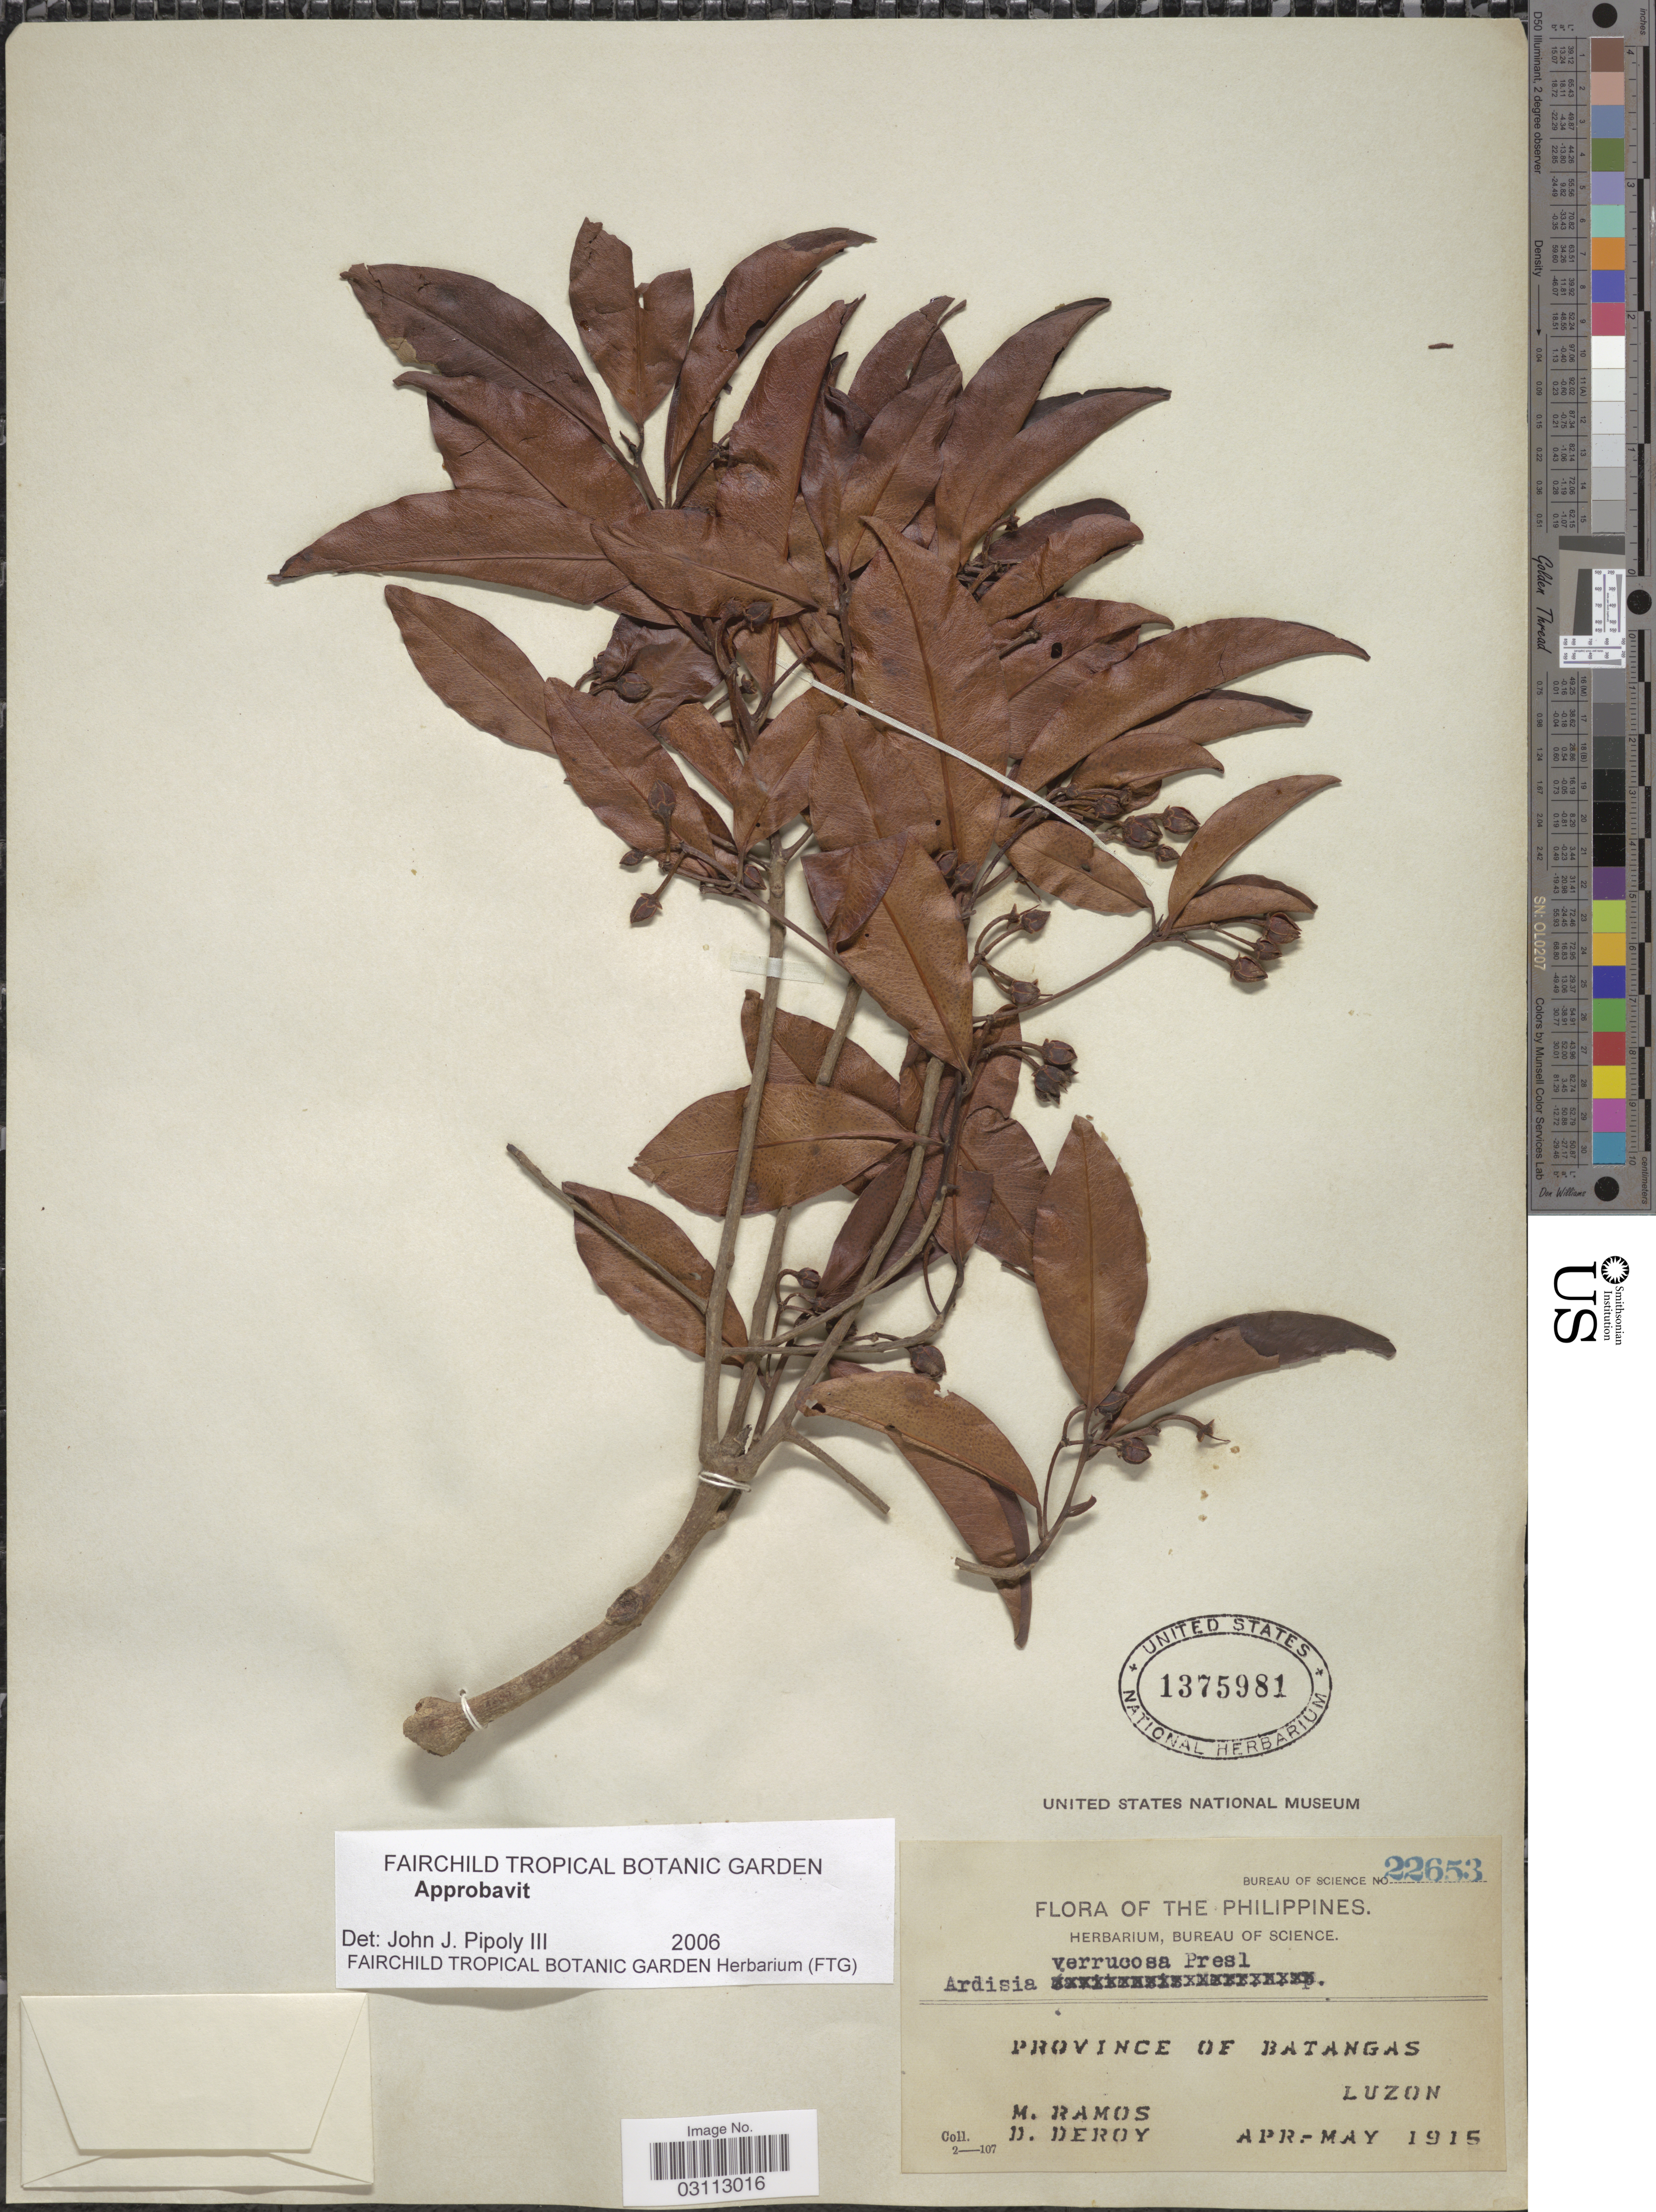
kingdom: Plantae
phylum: Tracheophyta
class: Magnoliopsida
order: Ericales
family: Primulaceae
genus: Ardisia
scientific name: Ardisia verrucosa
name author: C. Presl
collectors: M. Ramos & D. Deroy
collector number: Bureau of Science 22653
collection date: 1915-04/1915-05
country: Philippines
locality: Province of Batangas. Luzon.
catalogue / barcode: US 1375981